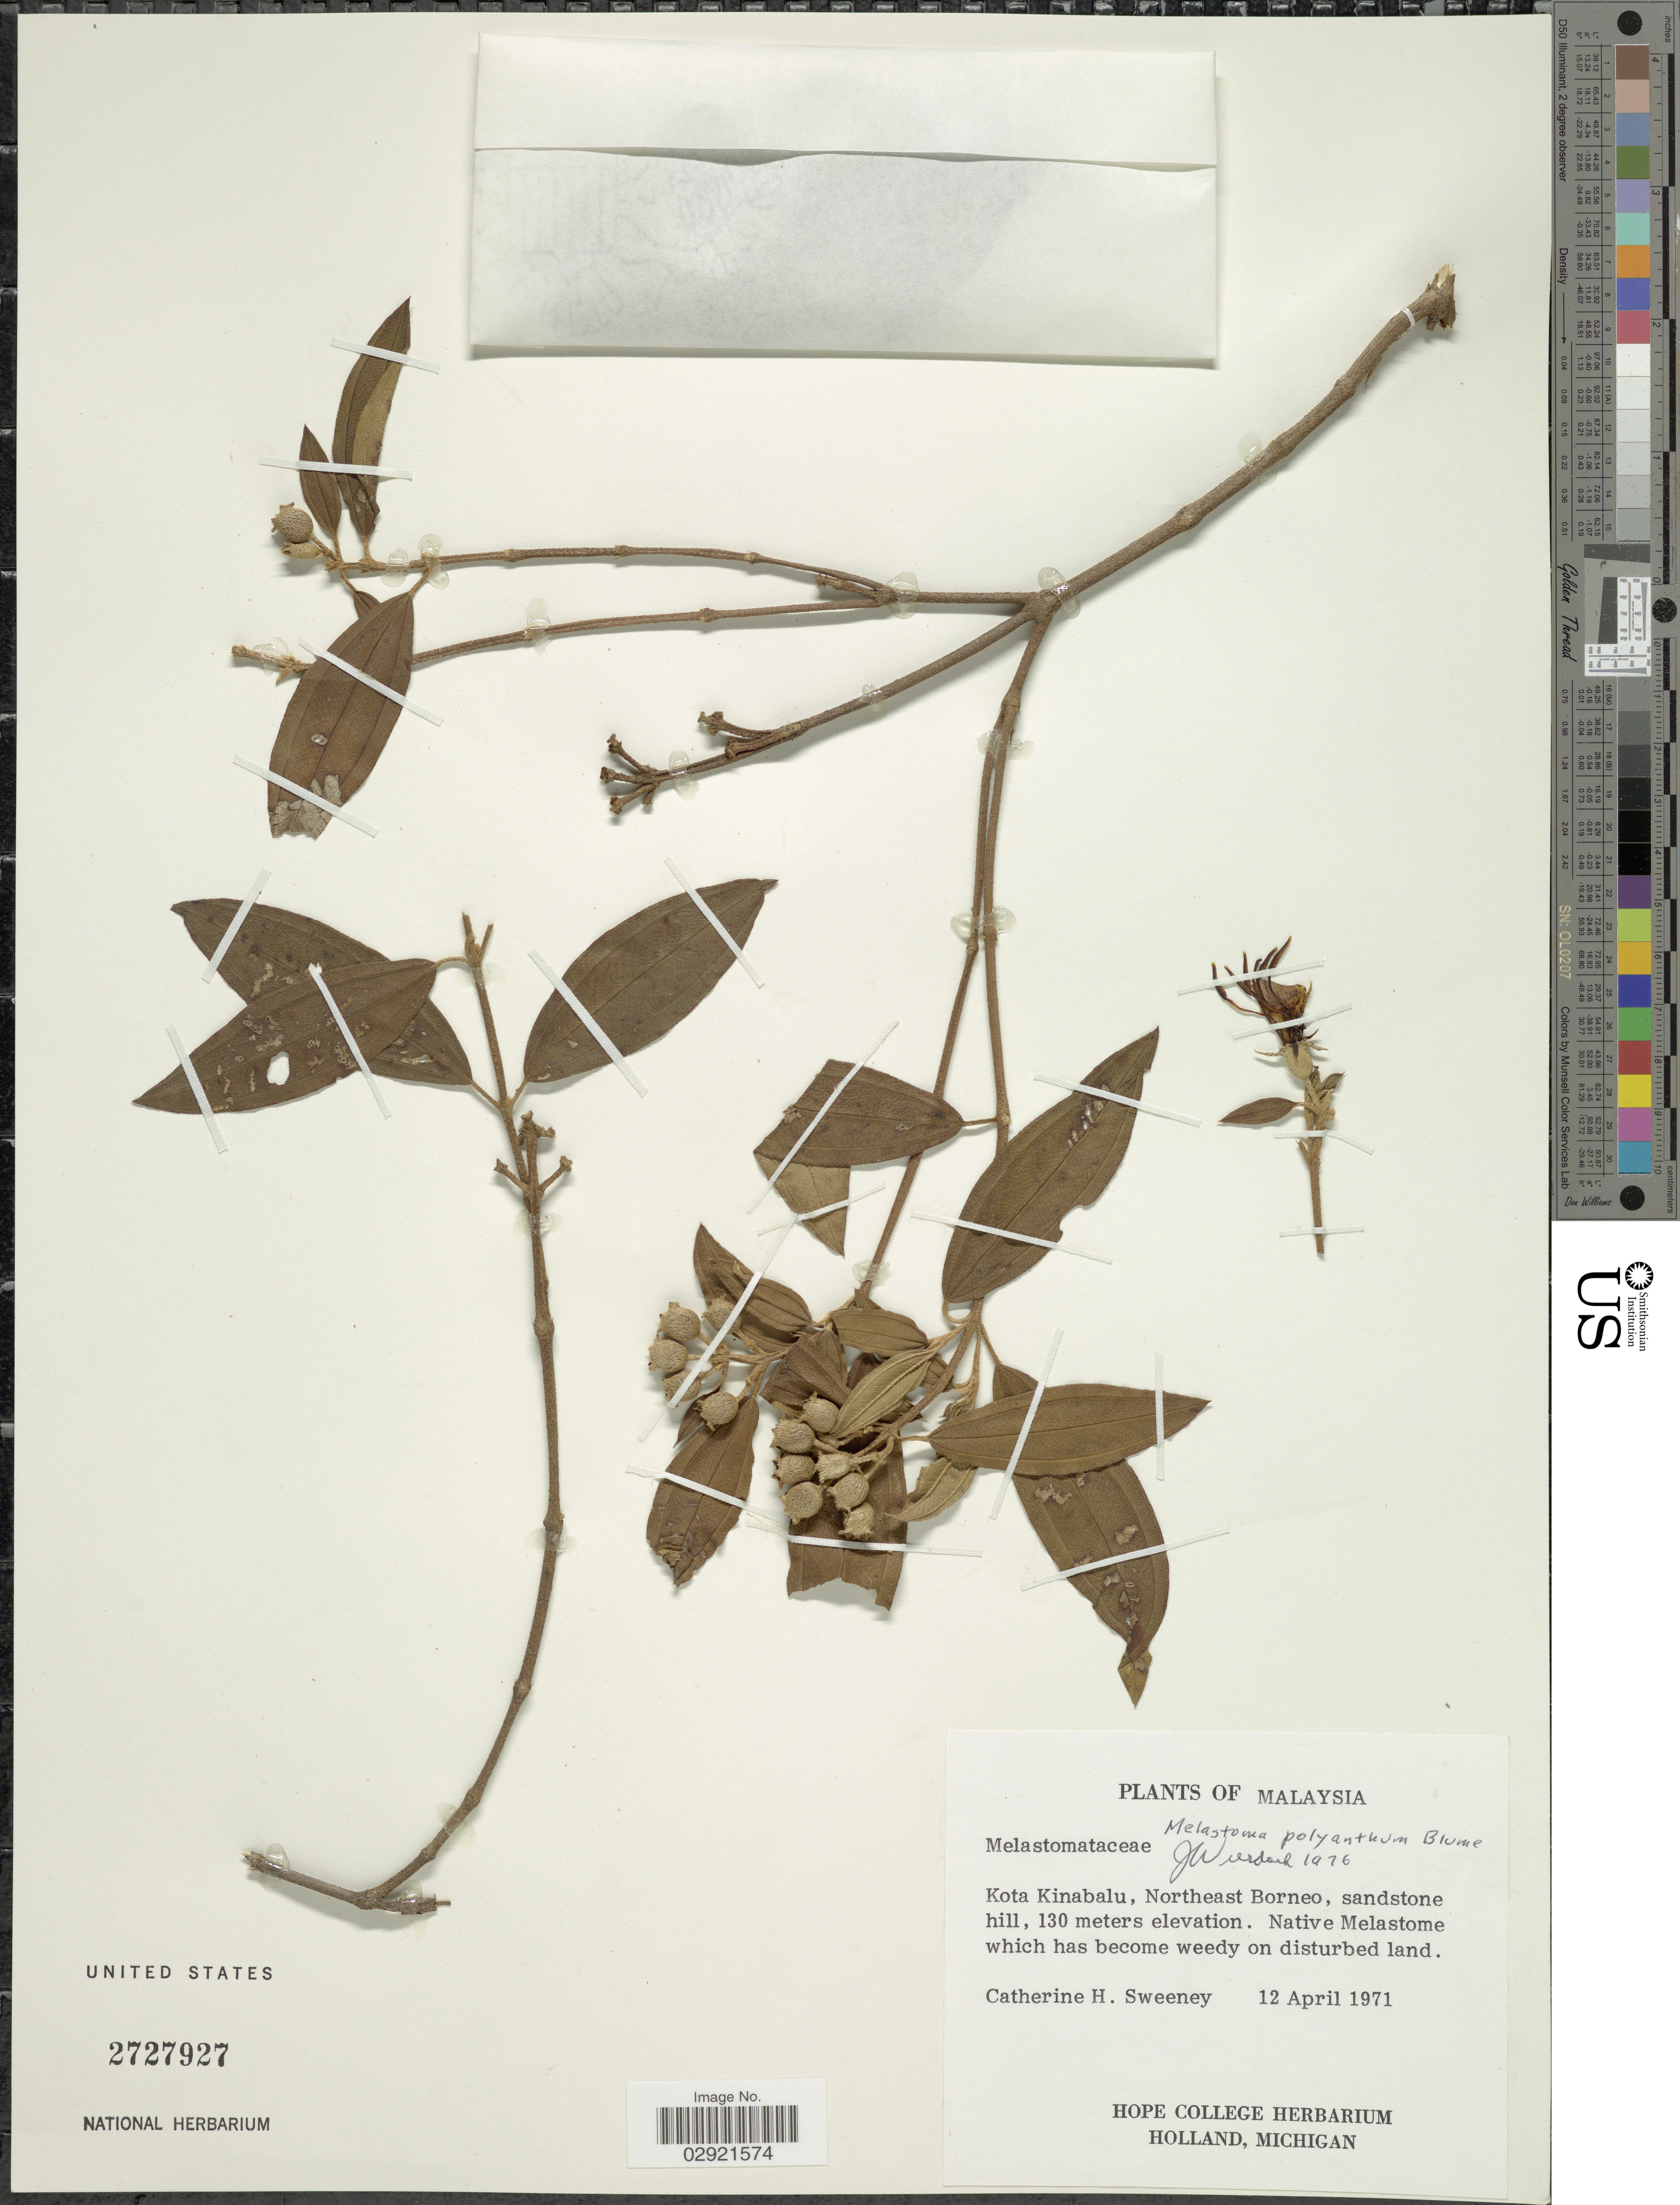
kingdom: Plantae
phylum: Tracheophyta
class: Magnoliopsida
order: Myrtales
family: Melastomataceae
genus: Melastoma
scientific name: Melastoma malabathricum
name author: L.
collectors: C. Sweeney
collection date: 1971-04-12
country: Malaysia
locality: Kota Kinabalu, Northeast Borneo, sandstone hill.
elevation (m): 130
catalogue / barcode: US 2727927